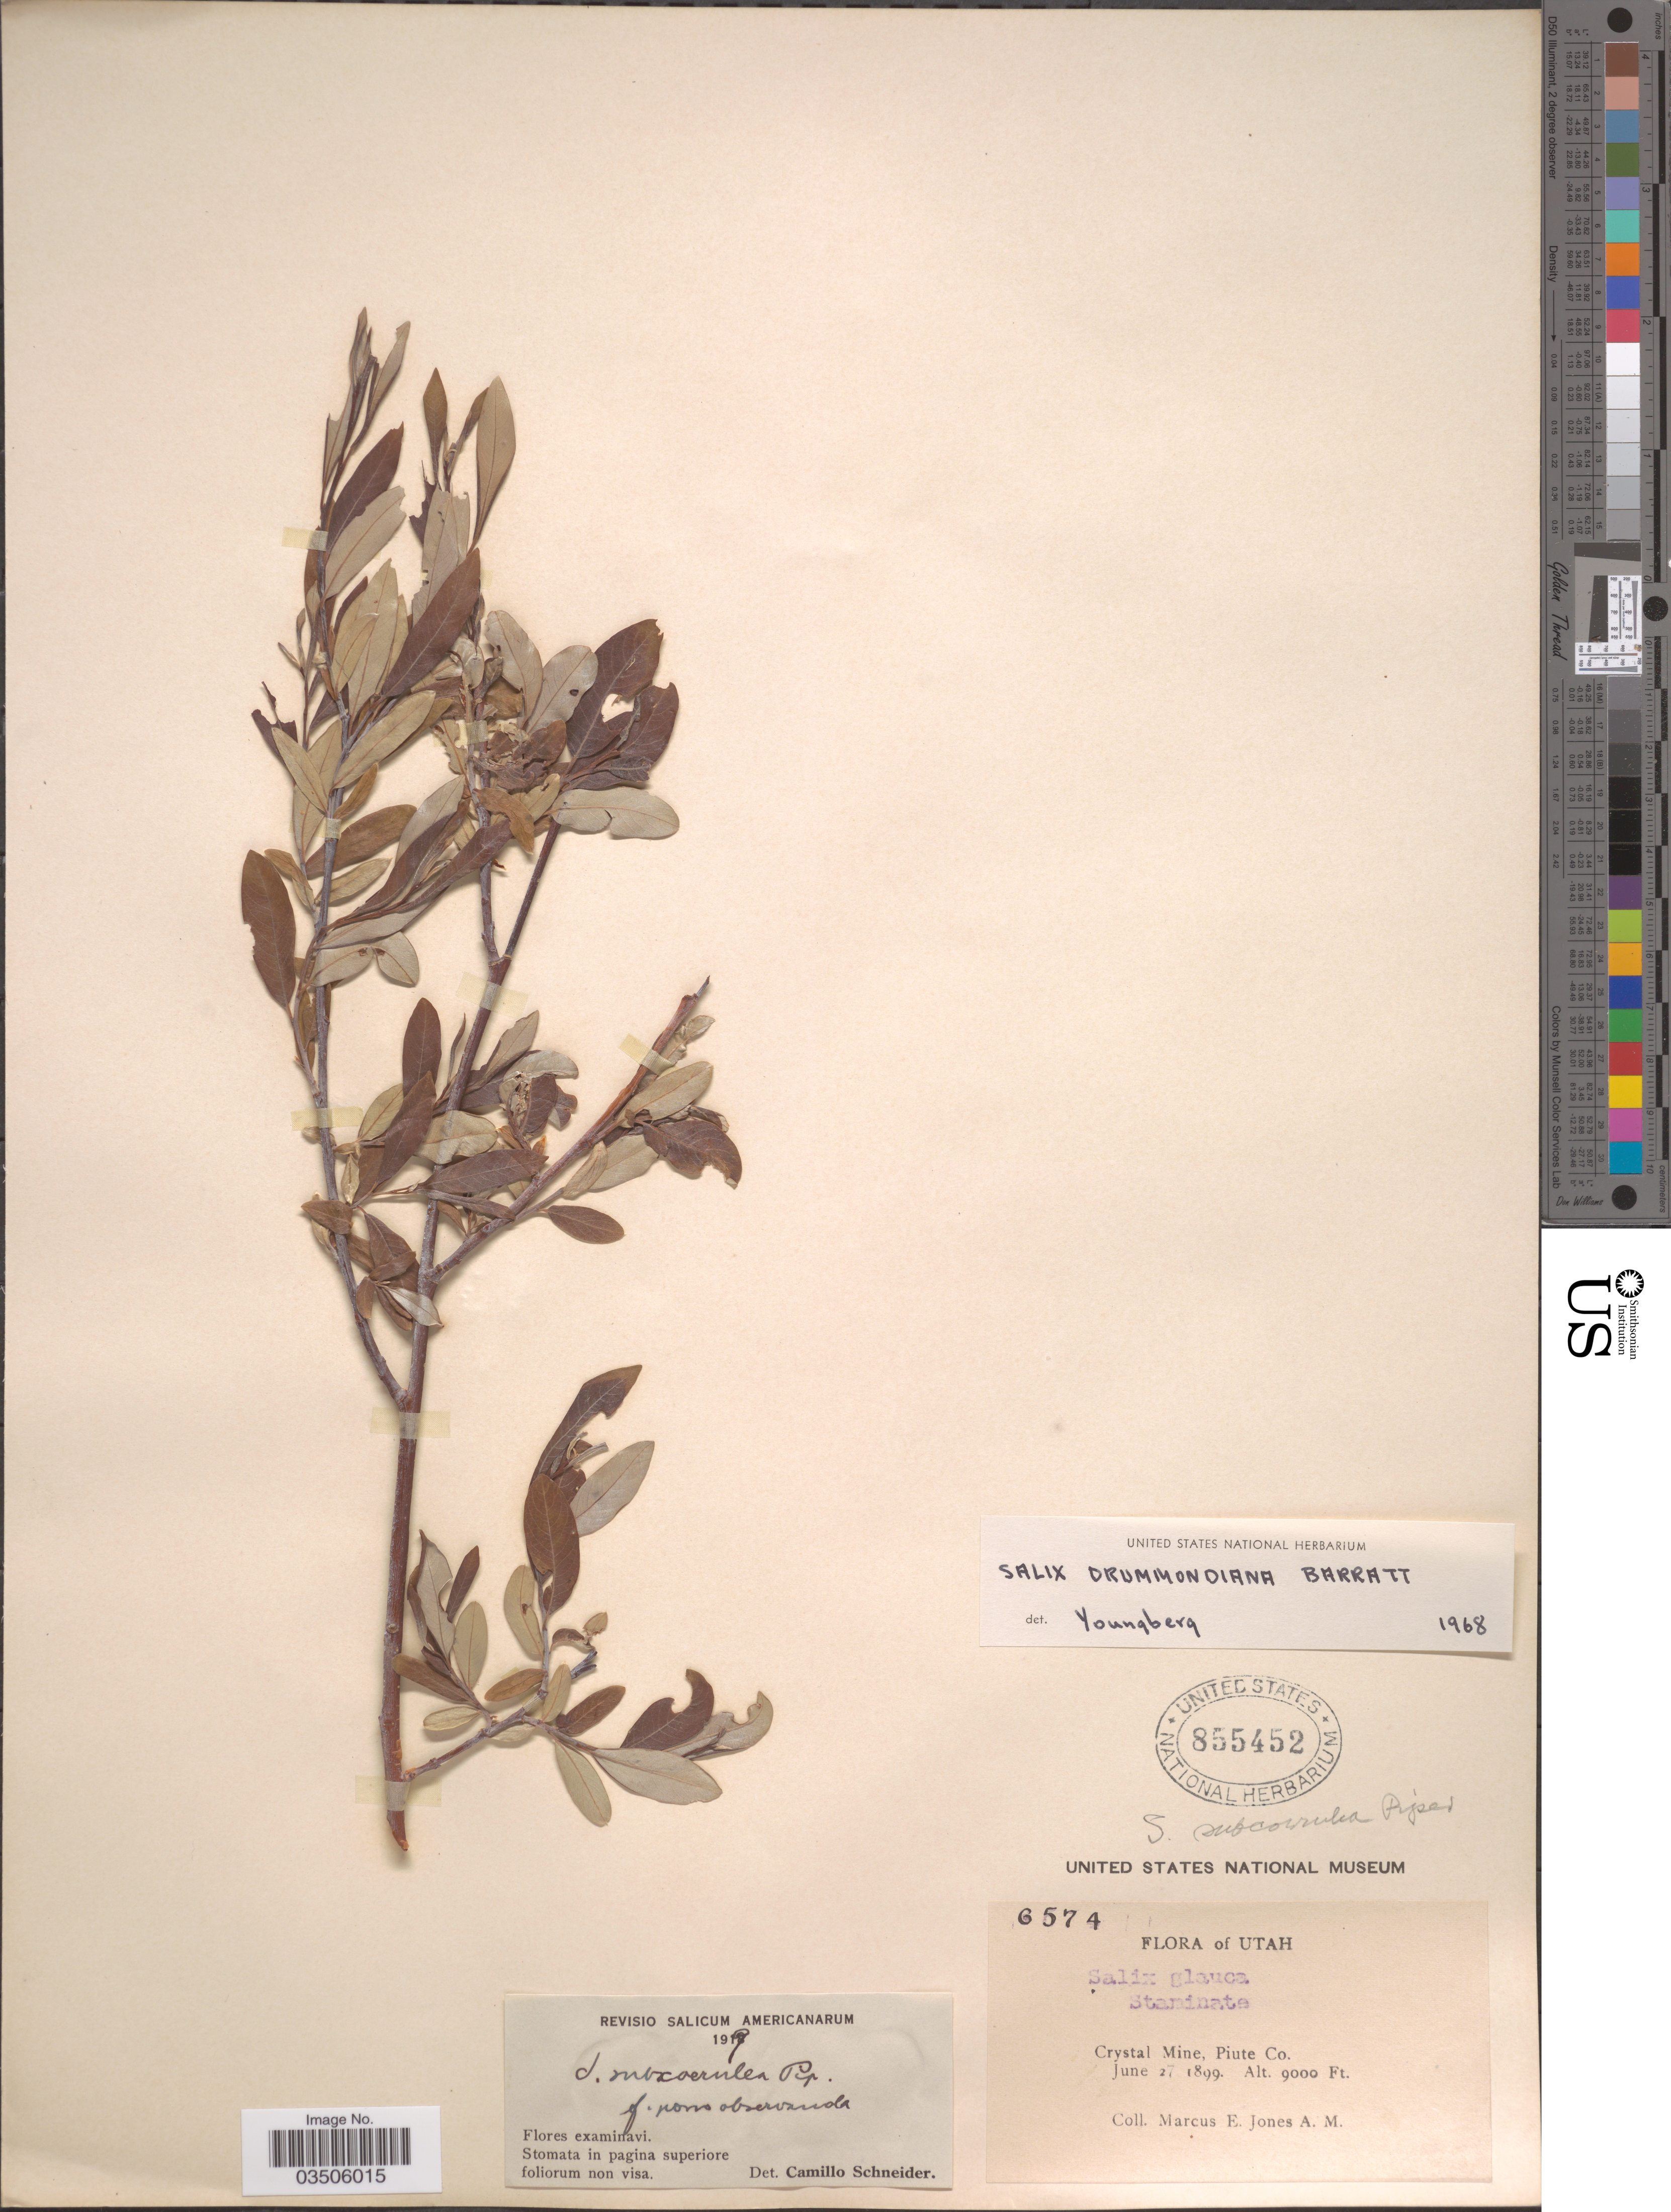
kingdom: Plantae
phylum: Tracheophyta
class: Magnoliopsida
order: Malpighiales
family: Salicaceae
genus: Salix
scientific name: Salix subcoerulea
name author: Piper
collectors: M. E. Jones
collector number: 6574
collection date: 1899-06-27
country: United States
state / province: Utah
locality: Crystal Mine, Piute Co.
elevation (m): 2743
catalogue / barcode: US 855452